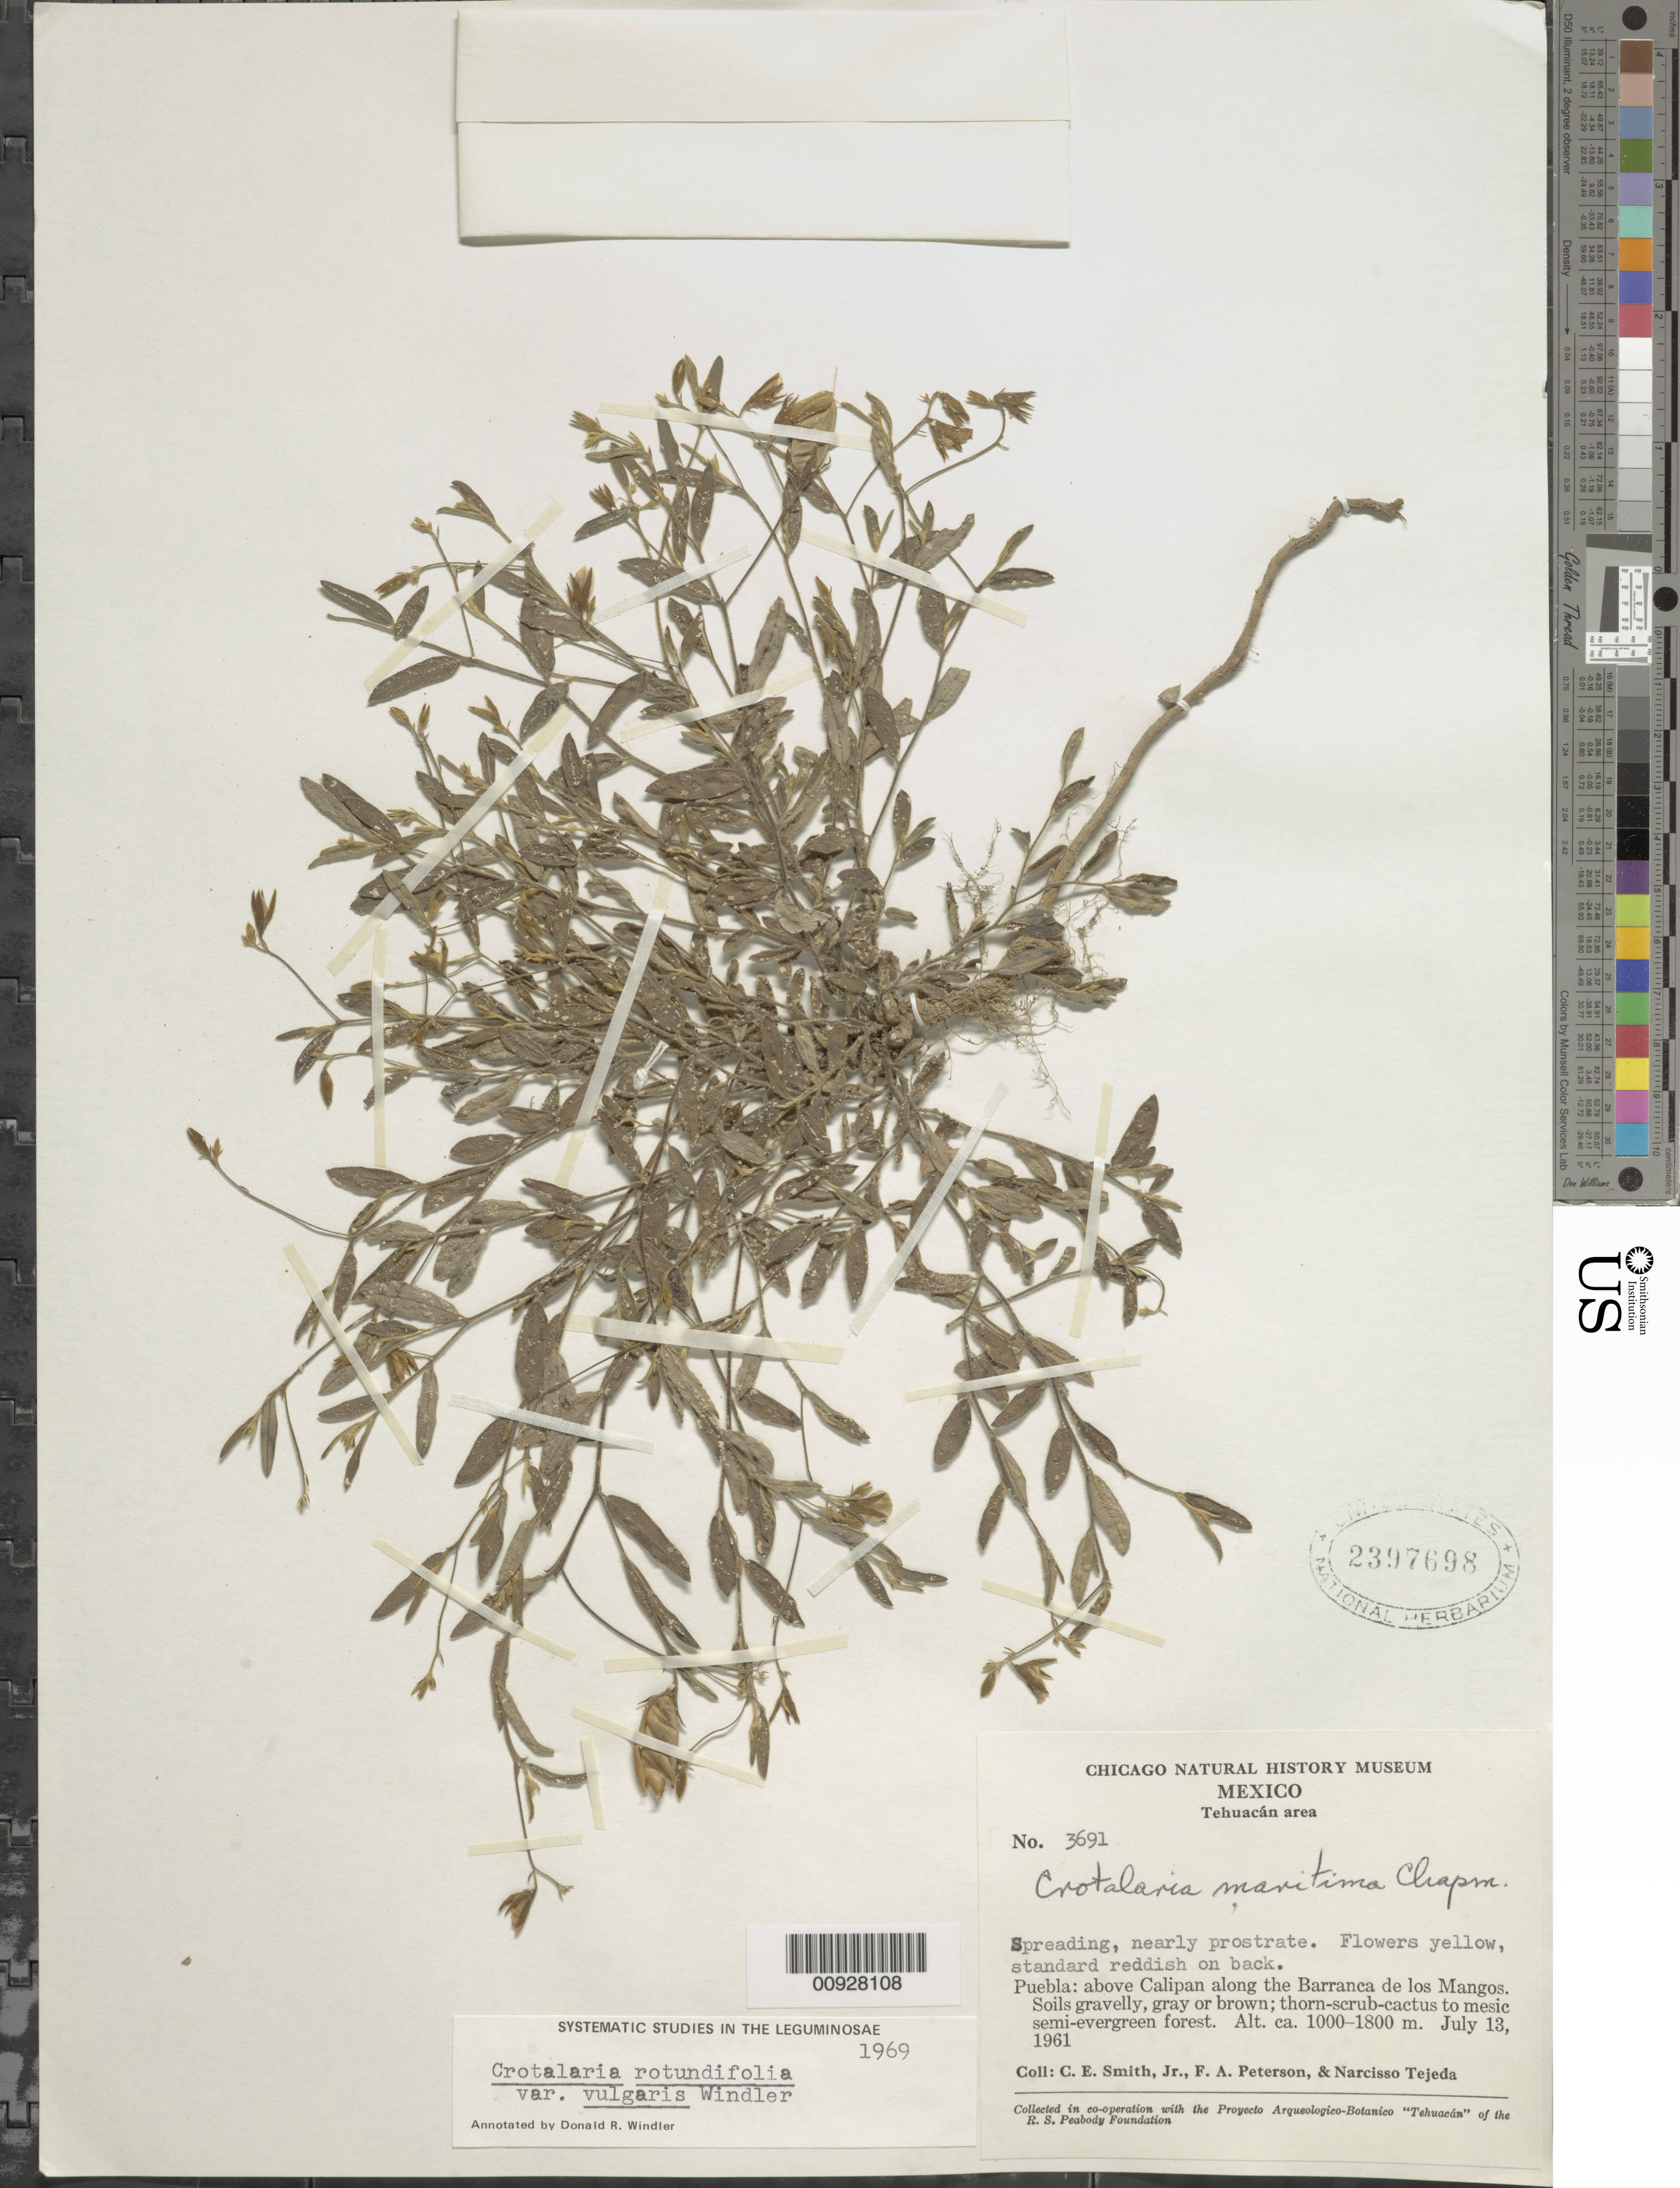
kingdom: Plantae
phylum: Tracheophyta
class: Magnoliopsida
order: Fabales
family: Fabaceae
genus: Crotalaria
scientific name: Crotalaria rotundifolia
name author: Walter ex J.F. Gmel.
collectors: C. E. Smith Jr., F. A. Peterson & N. Tejeda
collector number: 3691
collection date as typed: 13 Jul 1961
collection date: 1961-07-13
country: Mexico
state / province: Puebla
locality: Puebla: above Calipan along the Barranca de los Mangos.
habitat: Soils gravelly, gray or brown; thorn-scrub-cactus to mesic semi-evergreen forest.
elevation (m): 1800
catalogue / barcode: US 2397698